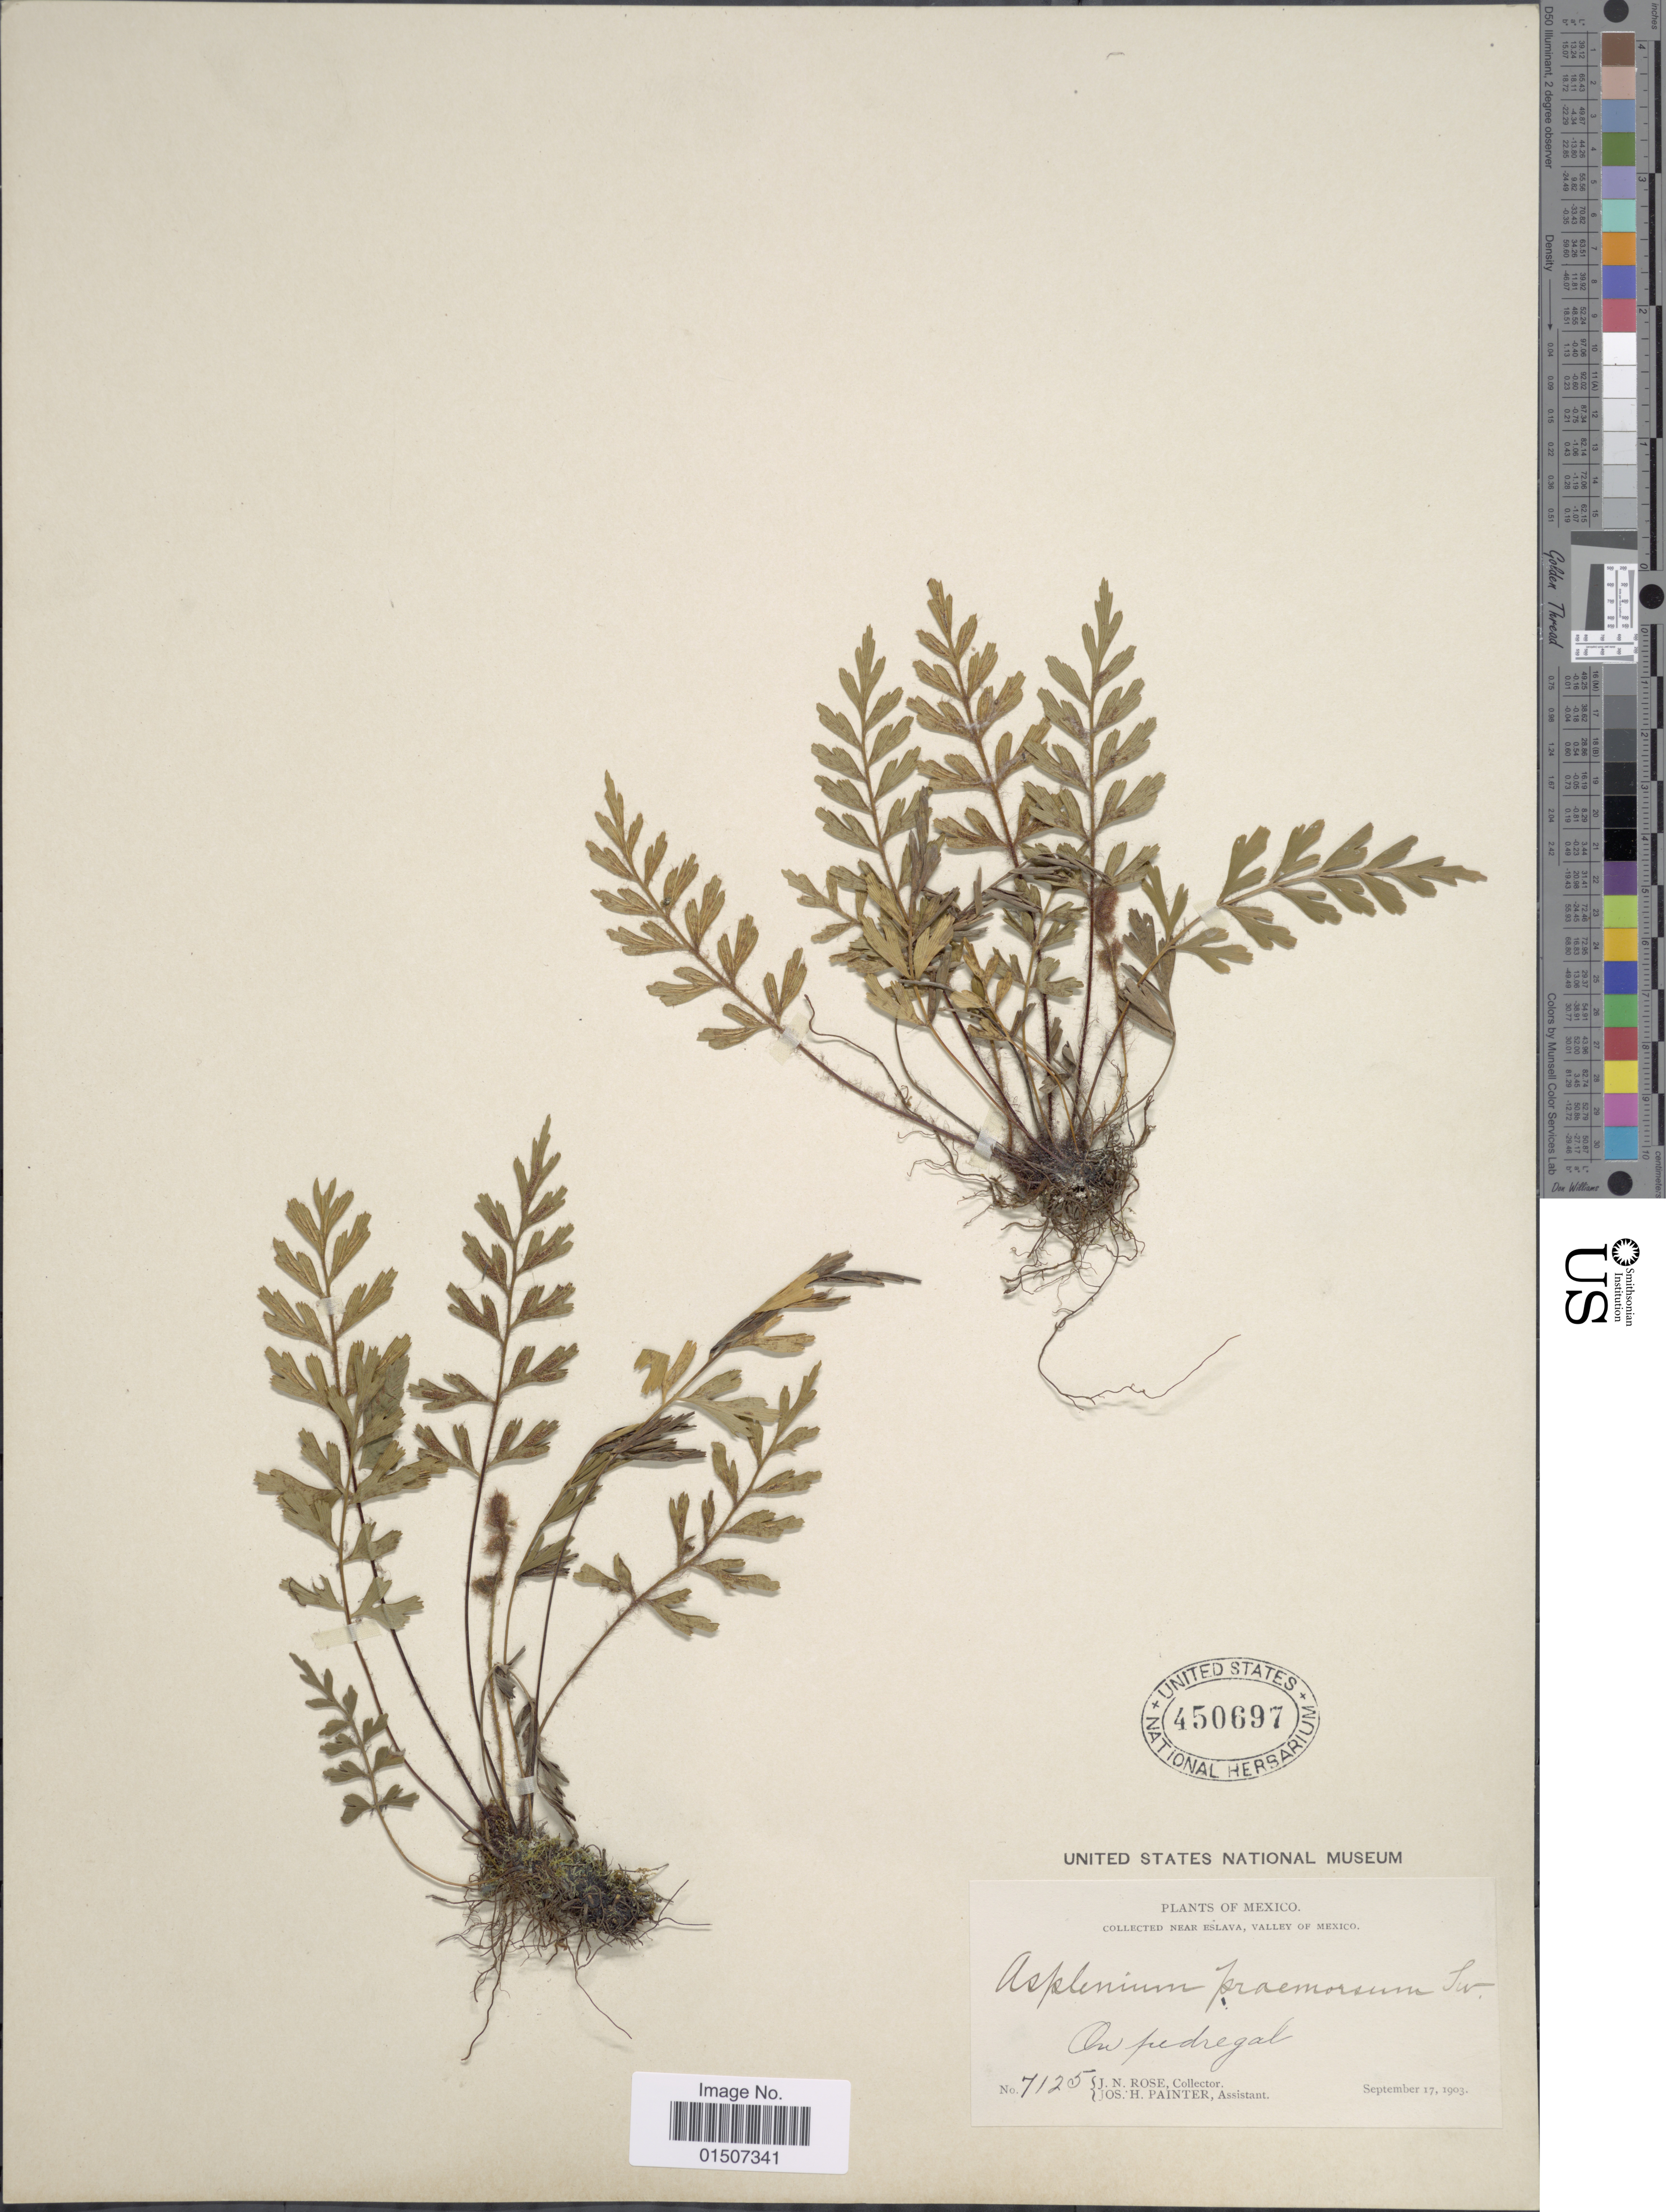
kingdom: Plantae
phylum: Tracheophyta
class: Polypodiopsida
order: Polypodiales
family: Aspleniaceae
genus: Asplenium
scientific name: Asplenium praemorsum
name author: Sw.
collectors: J. N. Rose & J. H. Painter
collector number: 7125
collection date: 1903-09-17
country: Mexico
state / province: México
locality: Near Eslava, Valley of Mexico, On pedregal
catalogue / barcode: US 450697